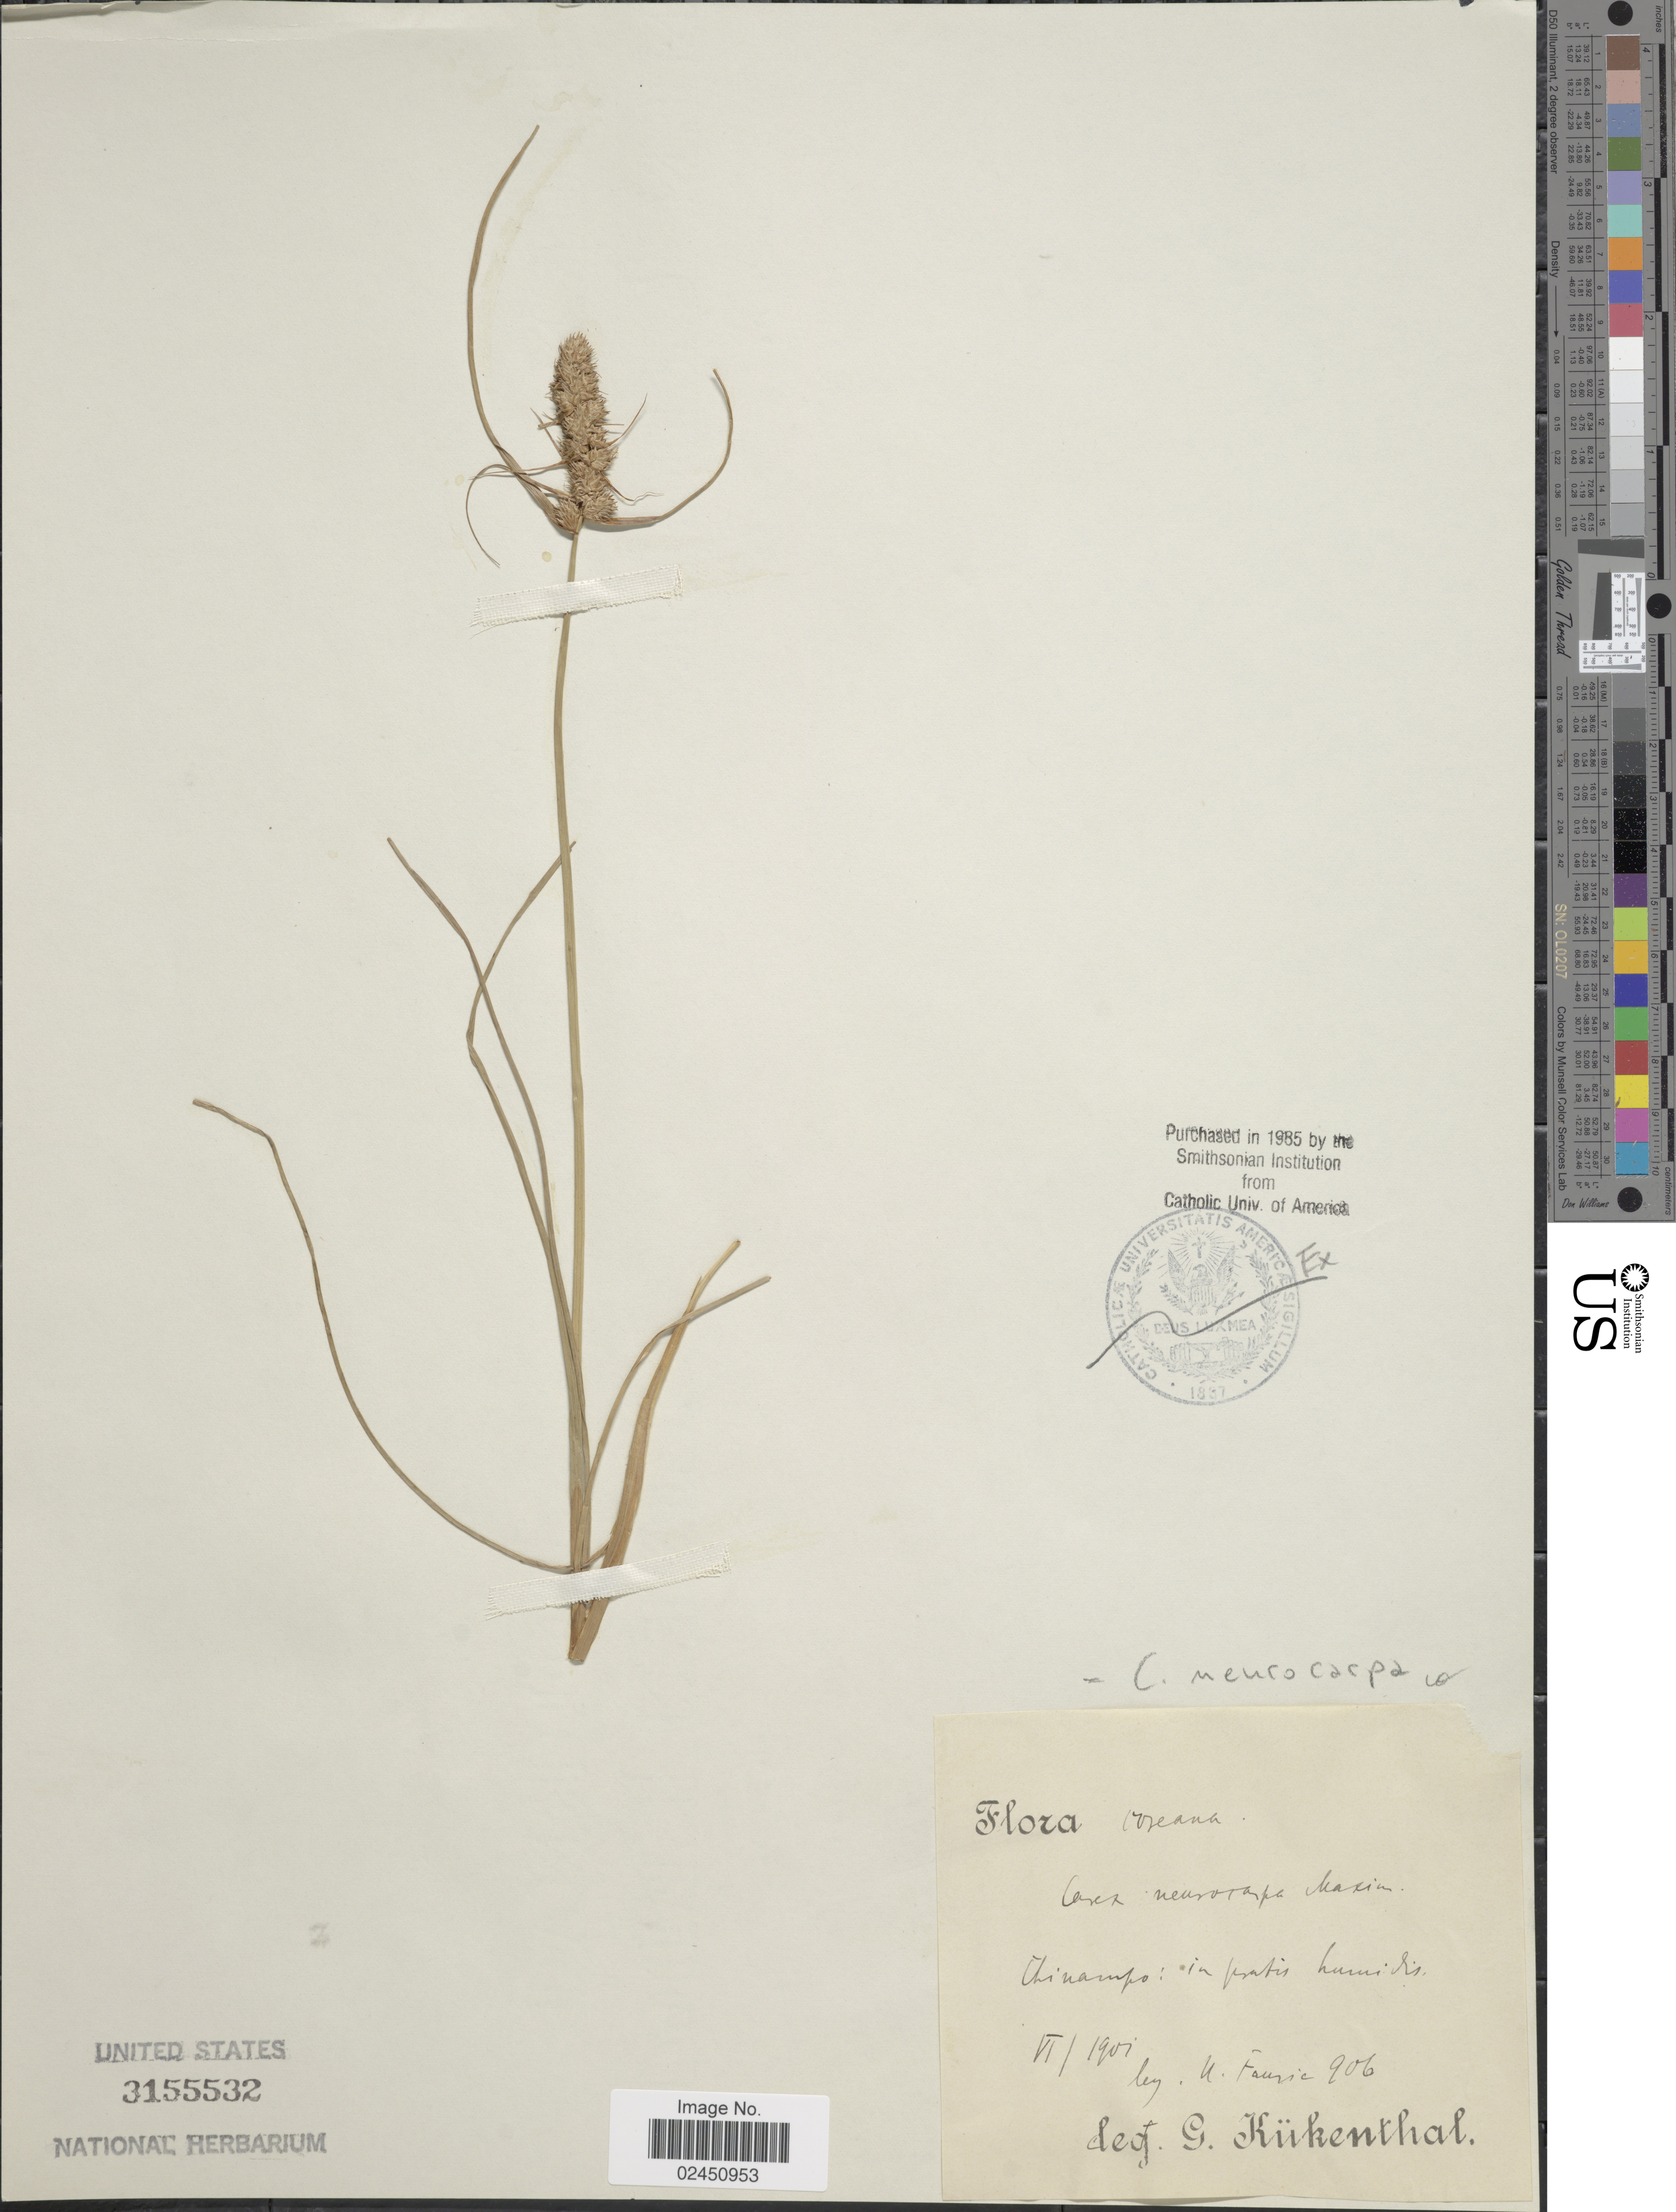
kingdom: Plantae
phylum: Tracheophyta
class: Liliopsida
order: Poales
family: Cyperaceae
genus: Carex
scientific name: Carex neurocarpa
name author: Maxim.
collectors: U. Faurie & G. Kükenthal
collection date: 1901-06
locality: Oojena, Chinampo: in pratis humidis [interpreted]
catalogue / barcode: US 3155532